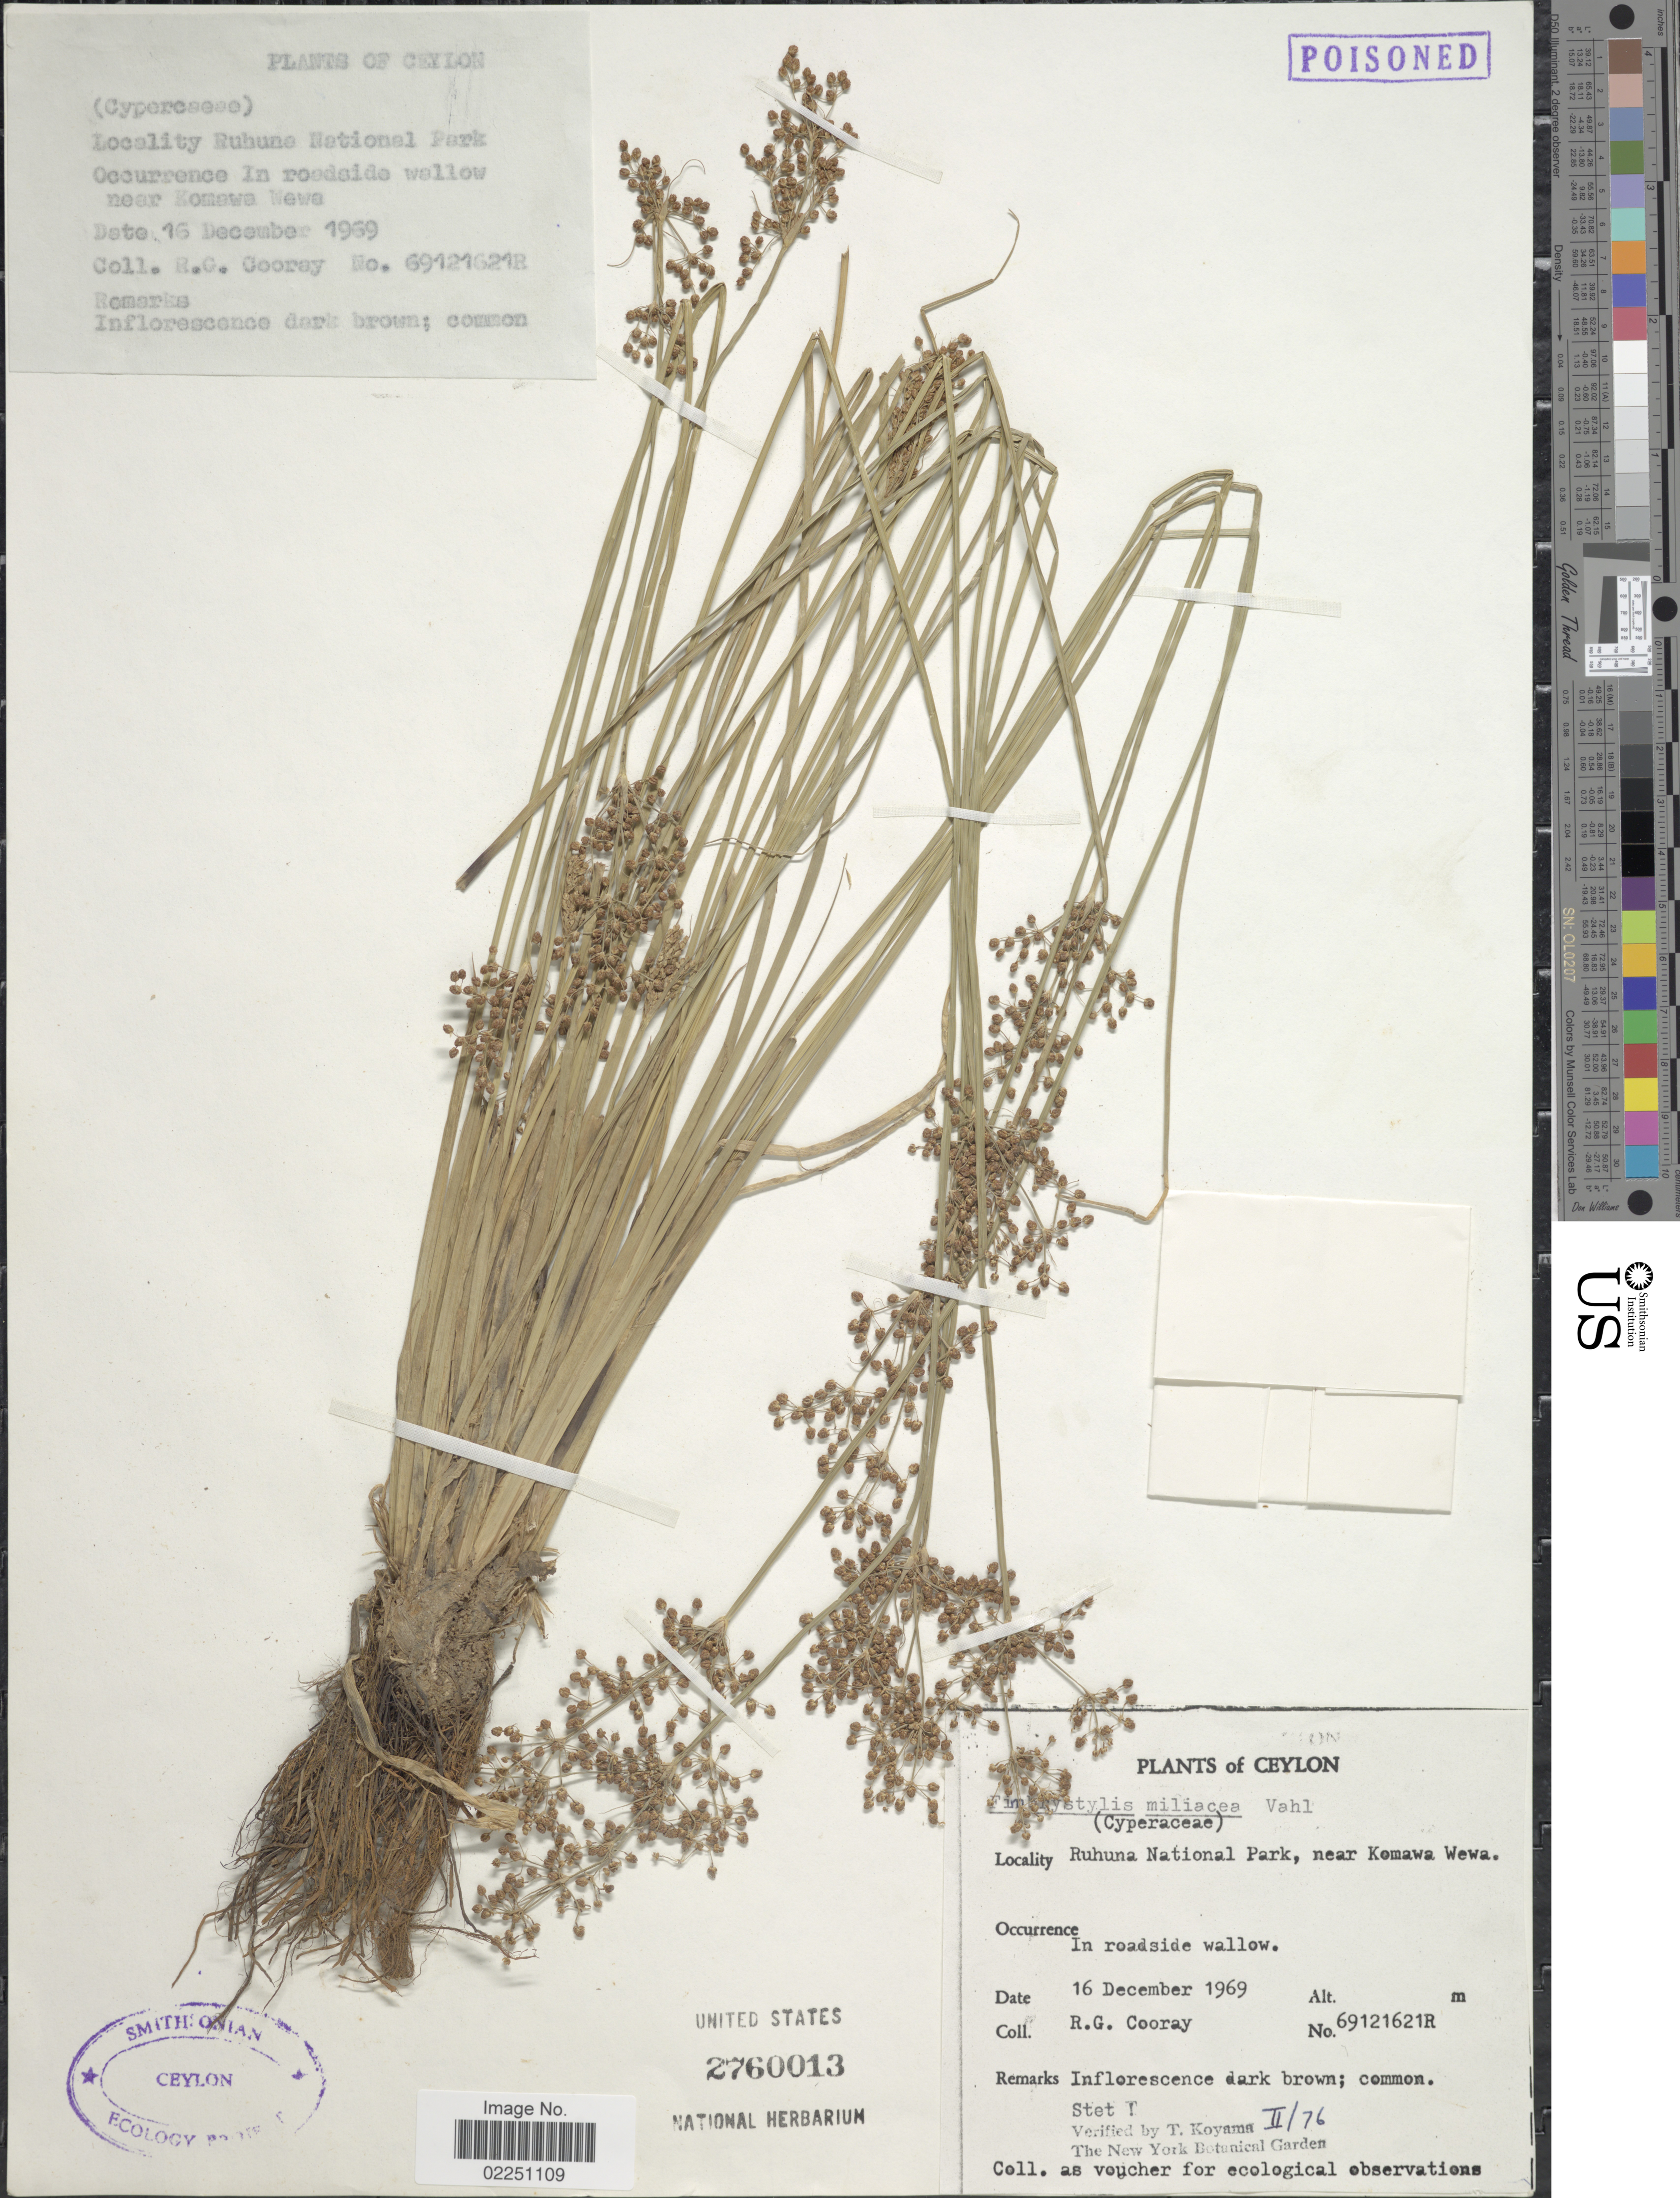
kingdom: Plantae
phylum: Tracheophyta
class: Liliopsida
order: Poales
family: Cyperaceae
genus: Fimbristylis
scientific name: Fimbristylis littoralis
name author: Gaudich.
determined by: Strong, M. T., (US), Smithsonian Institution - National Museum of Natural History (UNITED STATES)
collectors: R. Cooray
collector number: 69121621R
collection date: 1969-12-16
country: Sri Lanka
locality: Ceylon. Ruhana National Park Occurrence, in roadside wallow near Komawa Wewa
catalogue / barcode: US 2760013